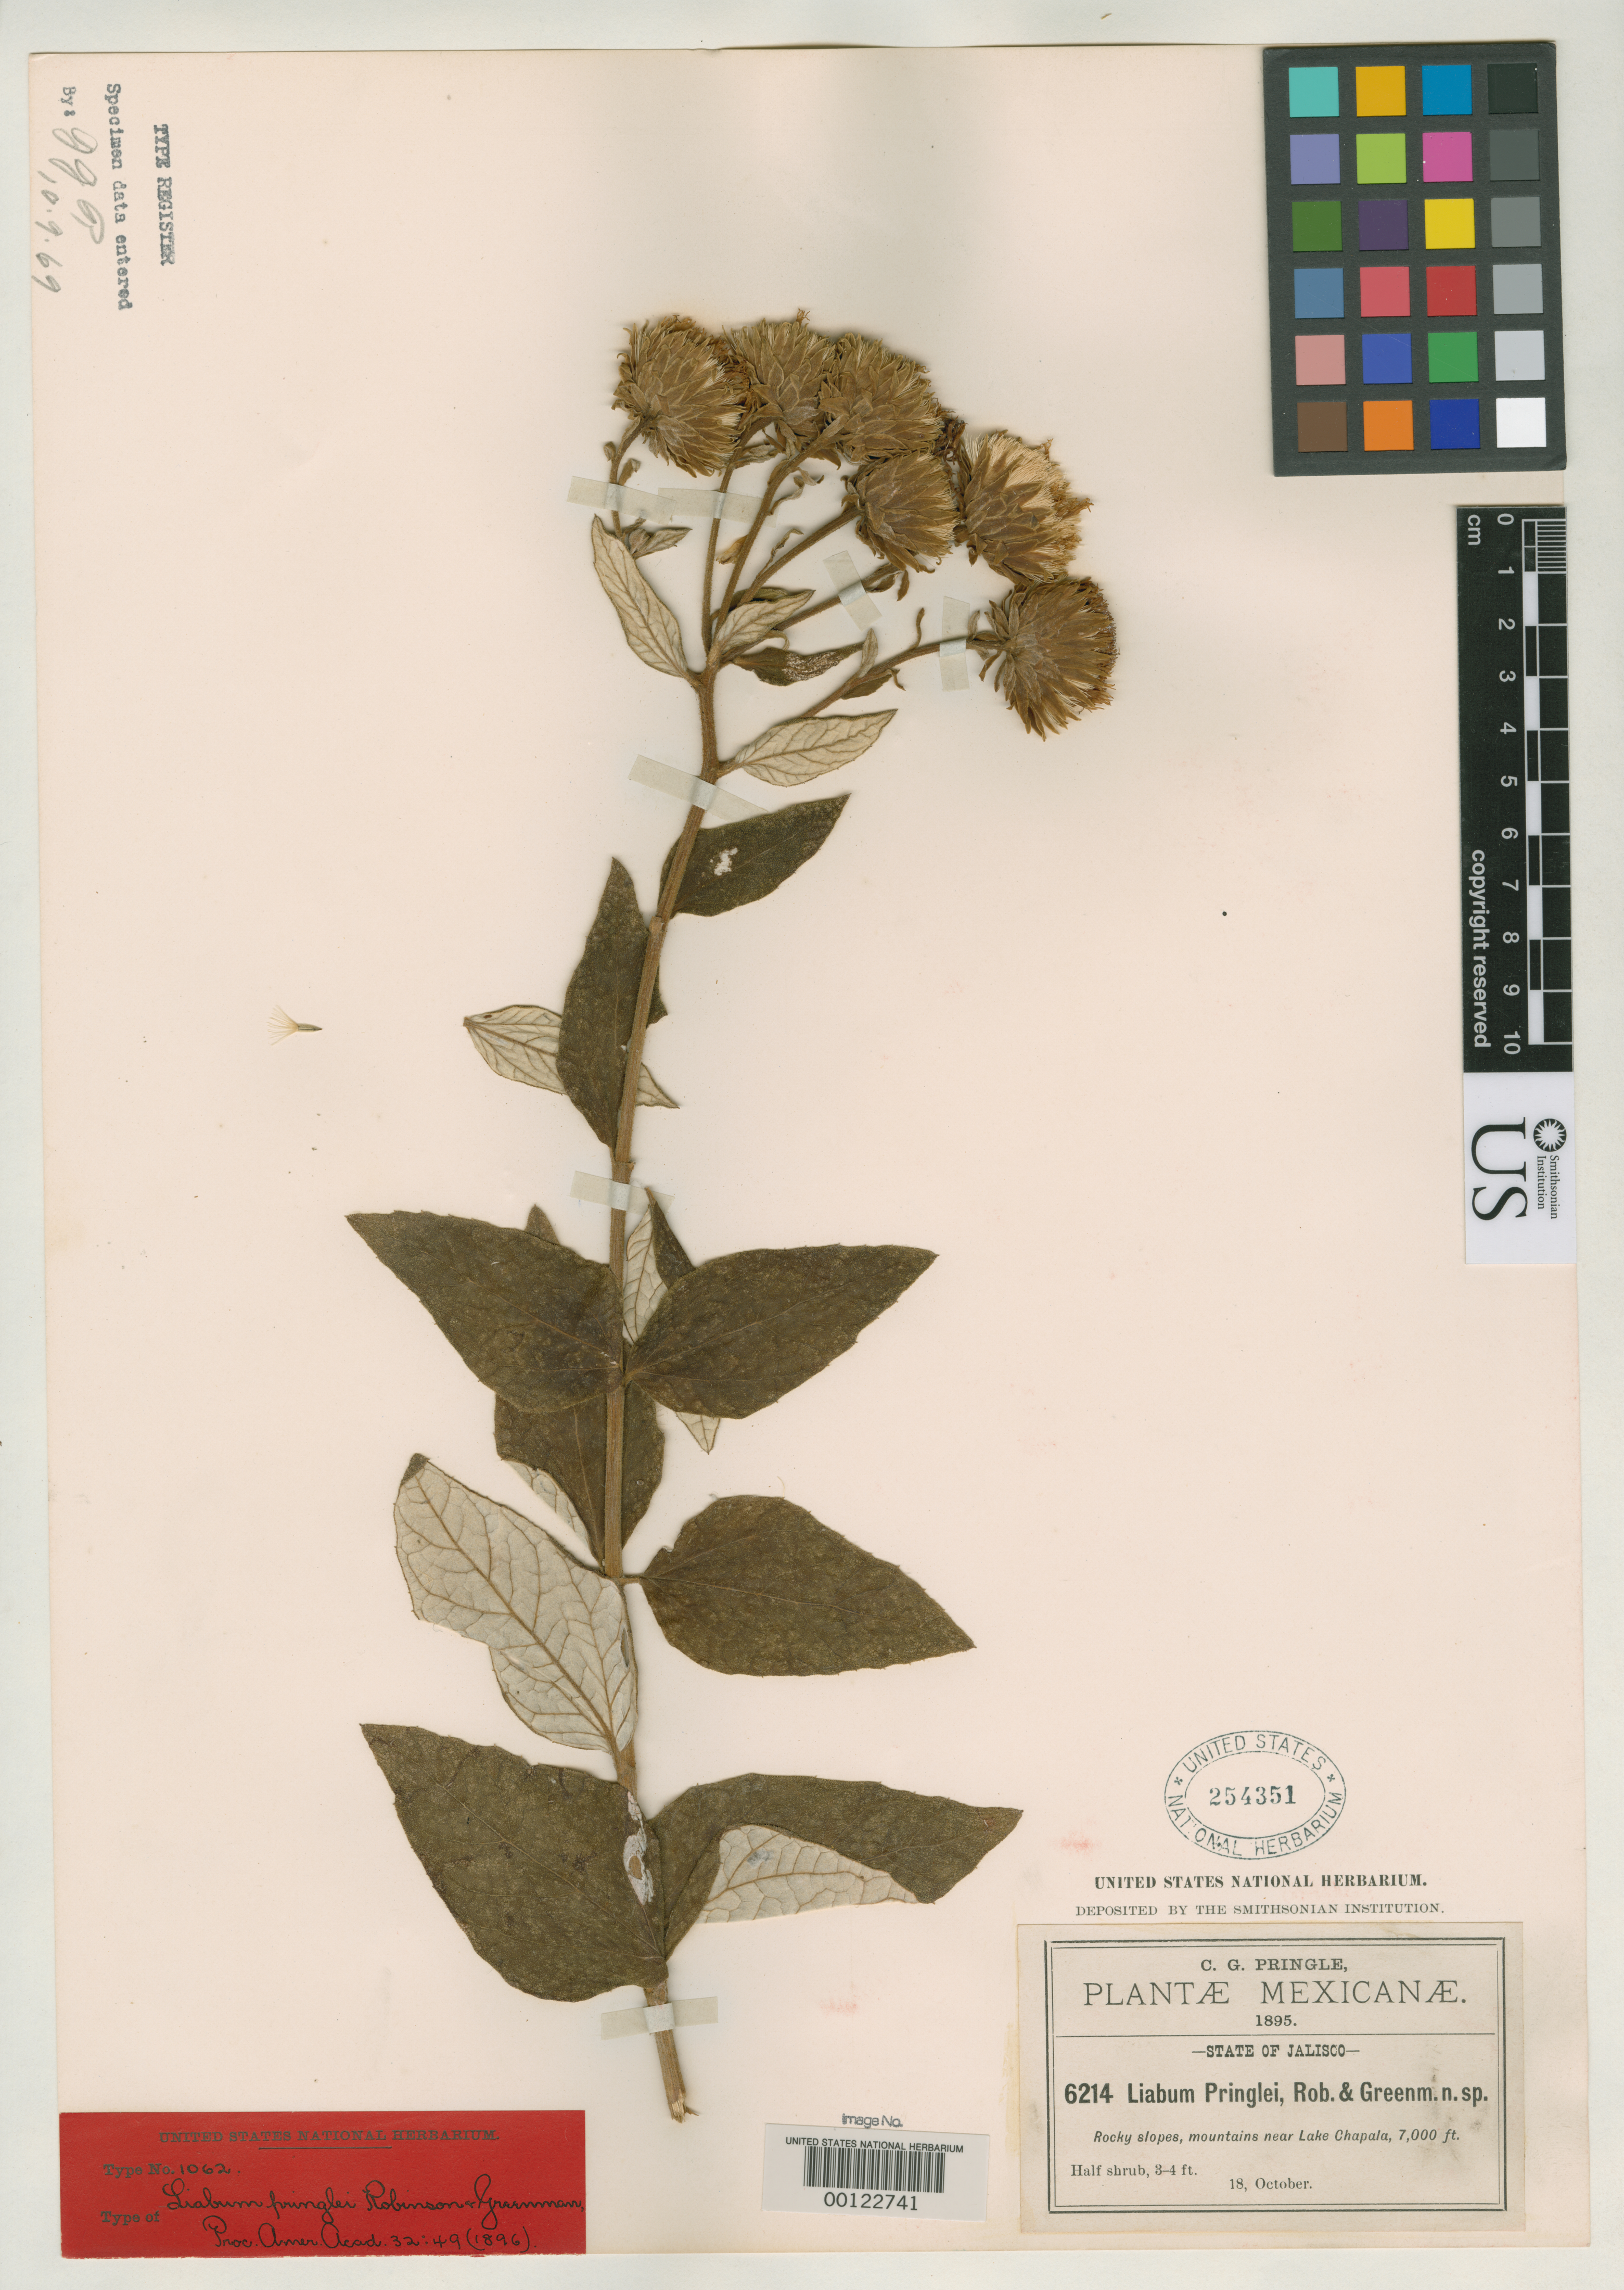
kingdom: Plantae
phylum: Tracheophyta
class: Magnoliopsida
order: Asterales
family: Asteraceae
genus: Liabum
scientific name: Liabum pringlei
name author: B.L. Rob. & Greenm.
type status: Isotype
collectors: C. G. Pringle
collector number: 6214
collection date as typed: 18 Oct 1895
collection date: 1895-10-18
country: Mexico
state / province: Jalisco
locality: Mountains near Lake Chapala.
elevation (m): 2134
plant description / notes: Protologue cites collection number as 6215.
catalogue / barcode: US 254351